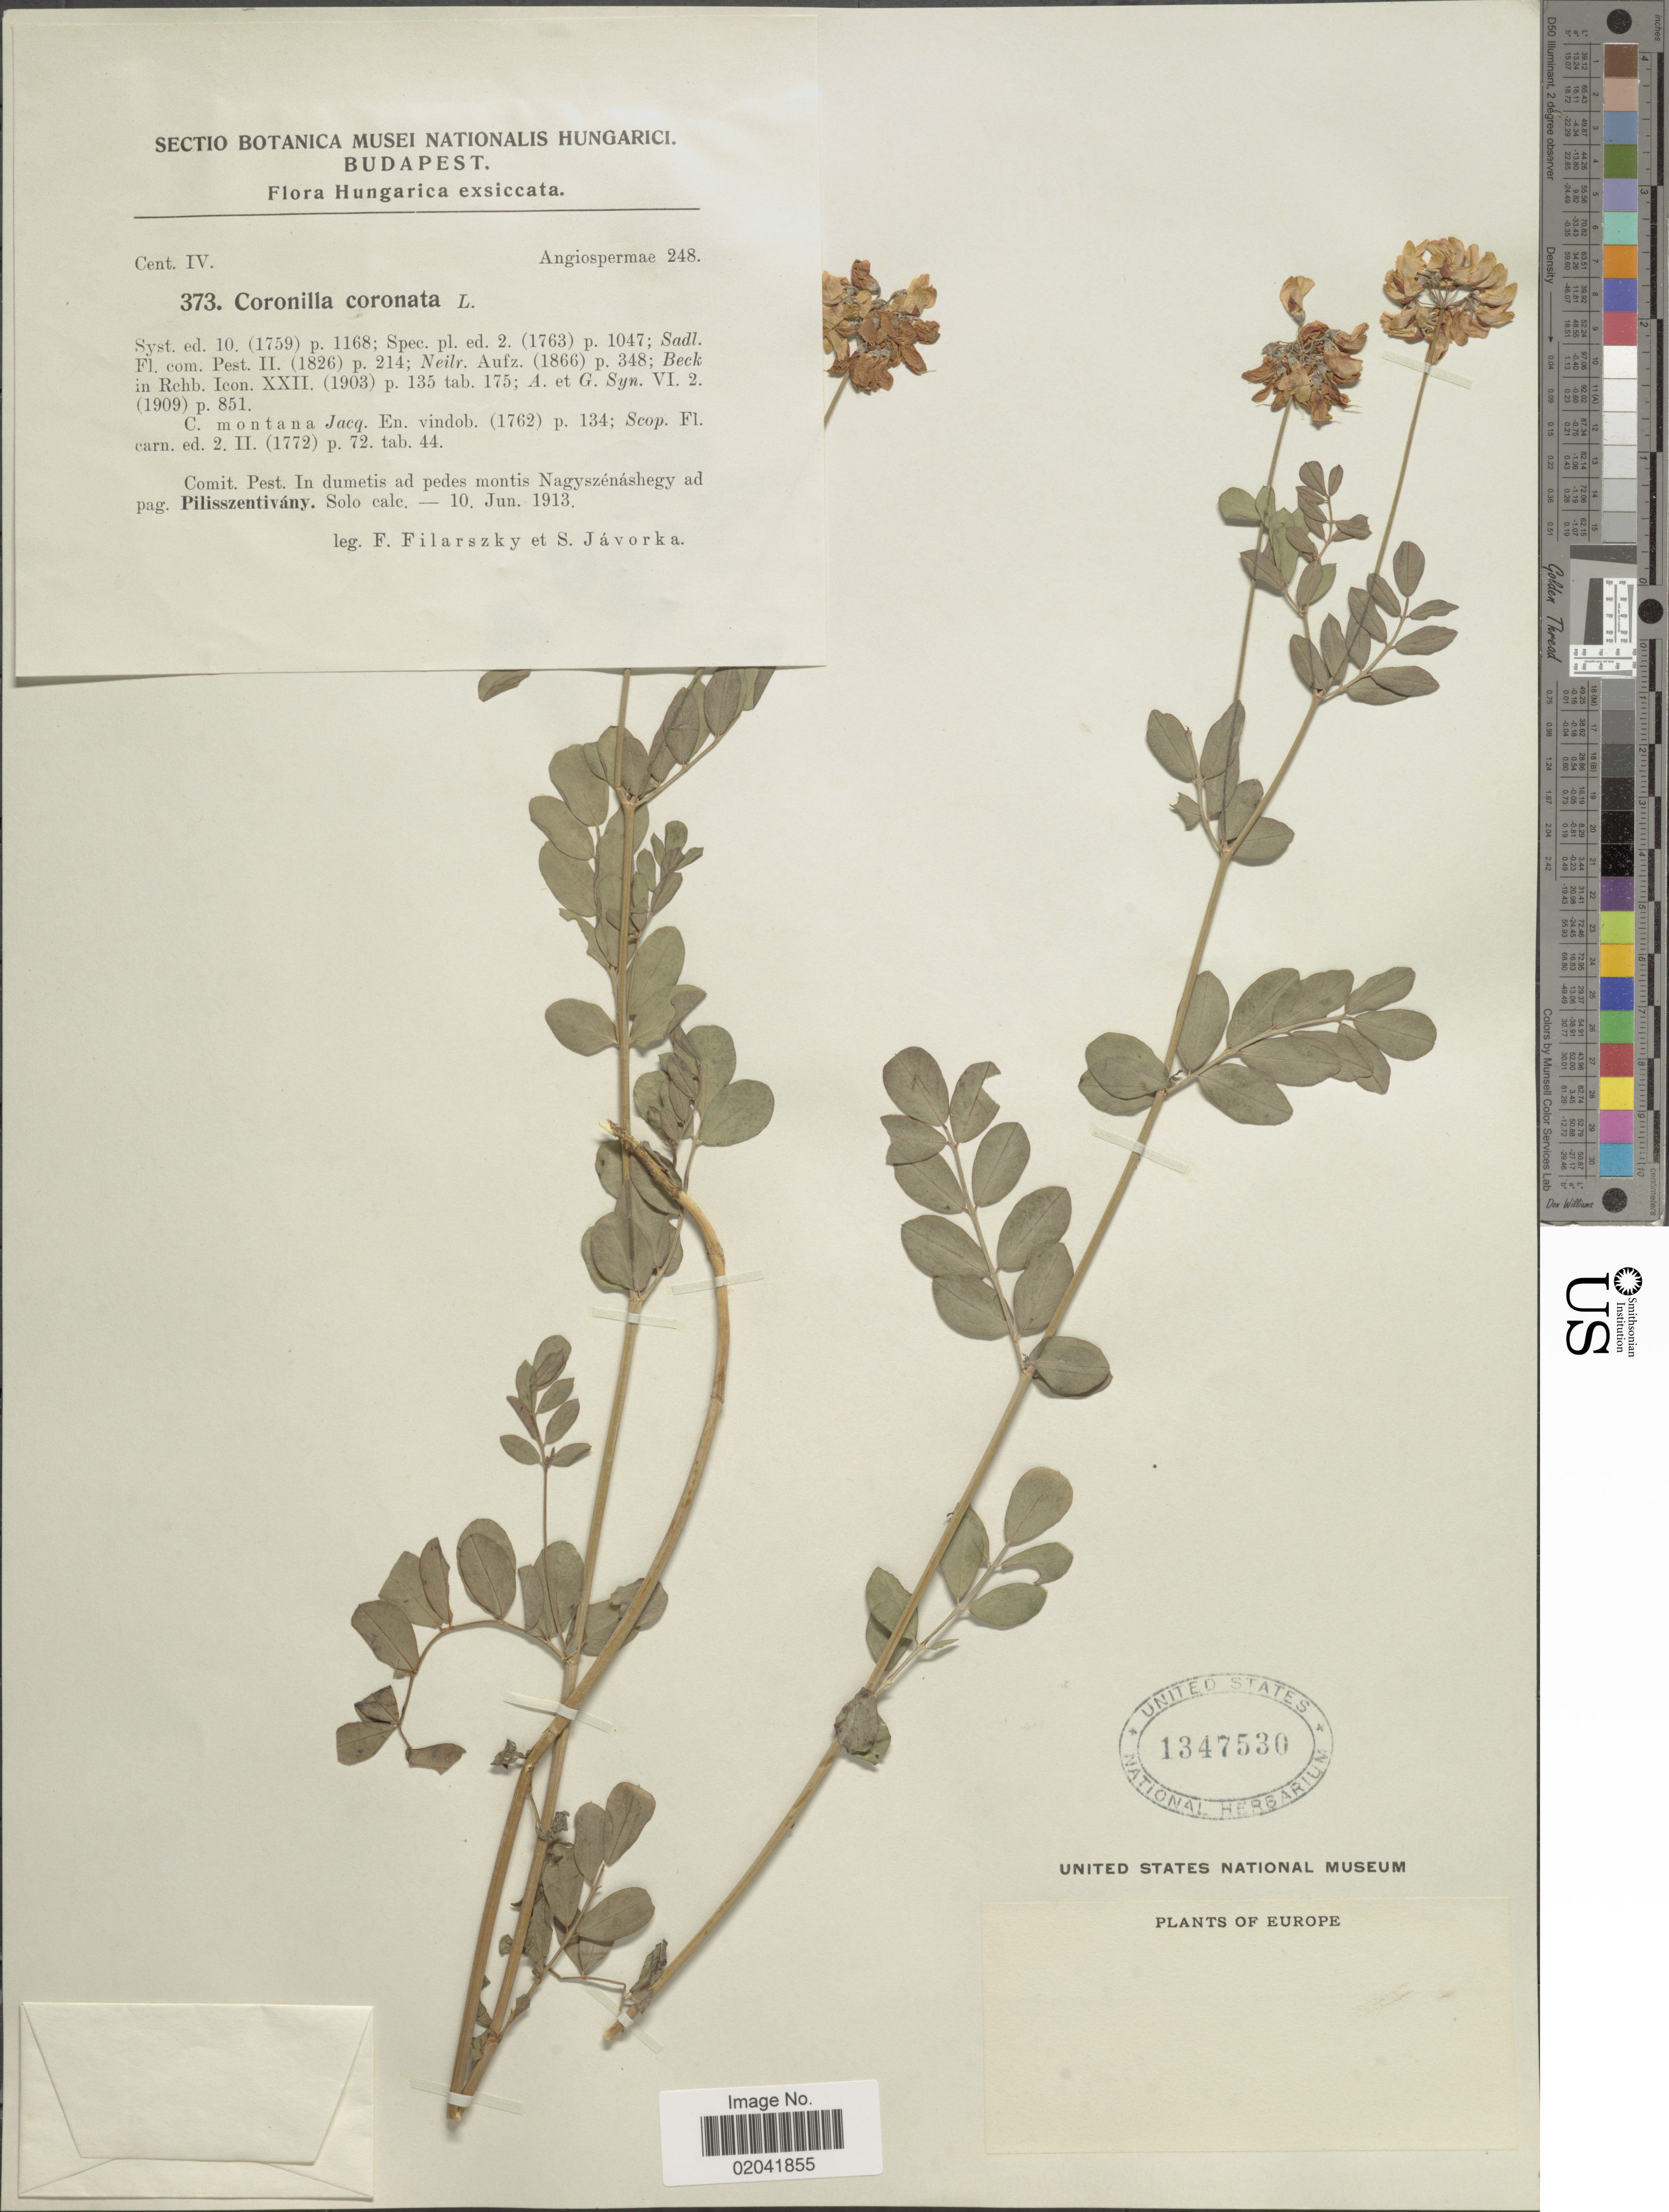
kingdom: Plantae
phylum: Tracheophyta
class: Magnoliopsida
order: Fabales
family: Fabaceae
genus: Coronilla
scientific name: Coronilla coronata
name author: L.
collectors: F. Filarszky & S. Javorka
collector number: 373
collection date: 1913-06-10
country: Hungary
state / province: Budapest, Capital District of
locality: Comit. Pest. In dumetis ad pedes montis Nagyszénáshegy ad pag Pilisszentivány, Budapest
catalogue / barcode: US 1347530